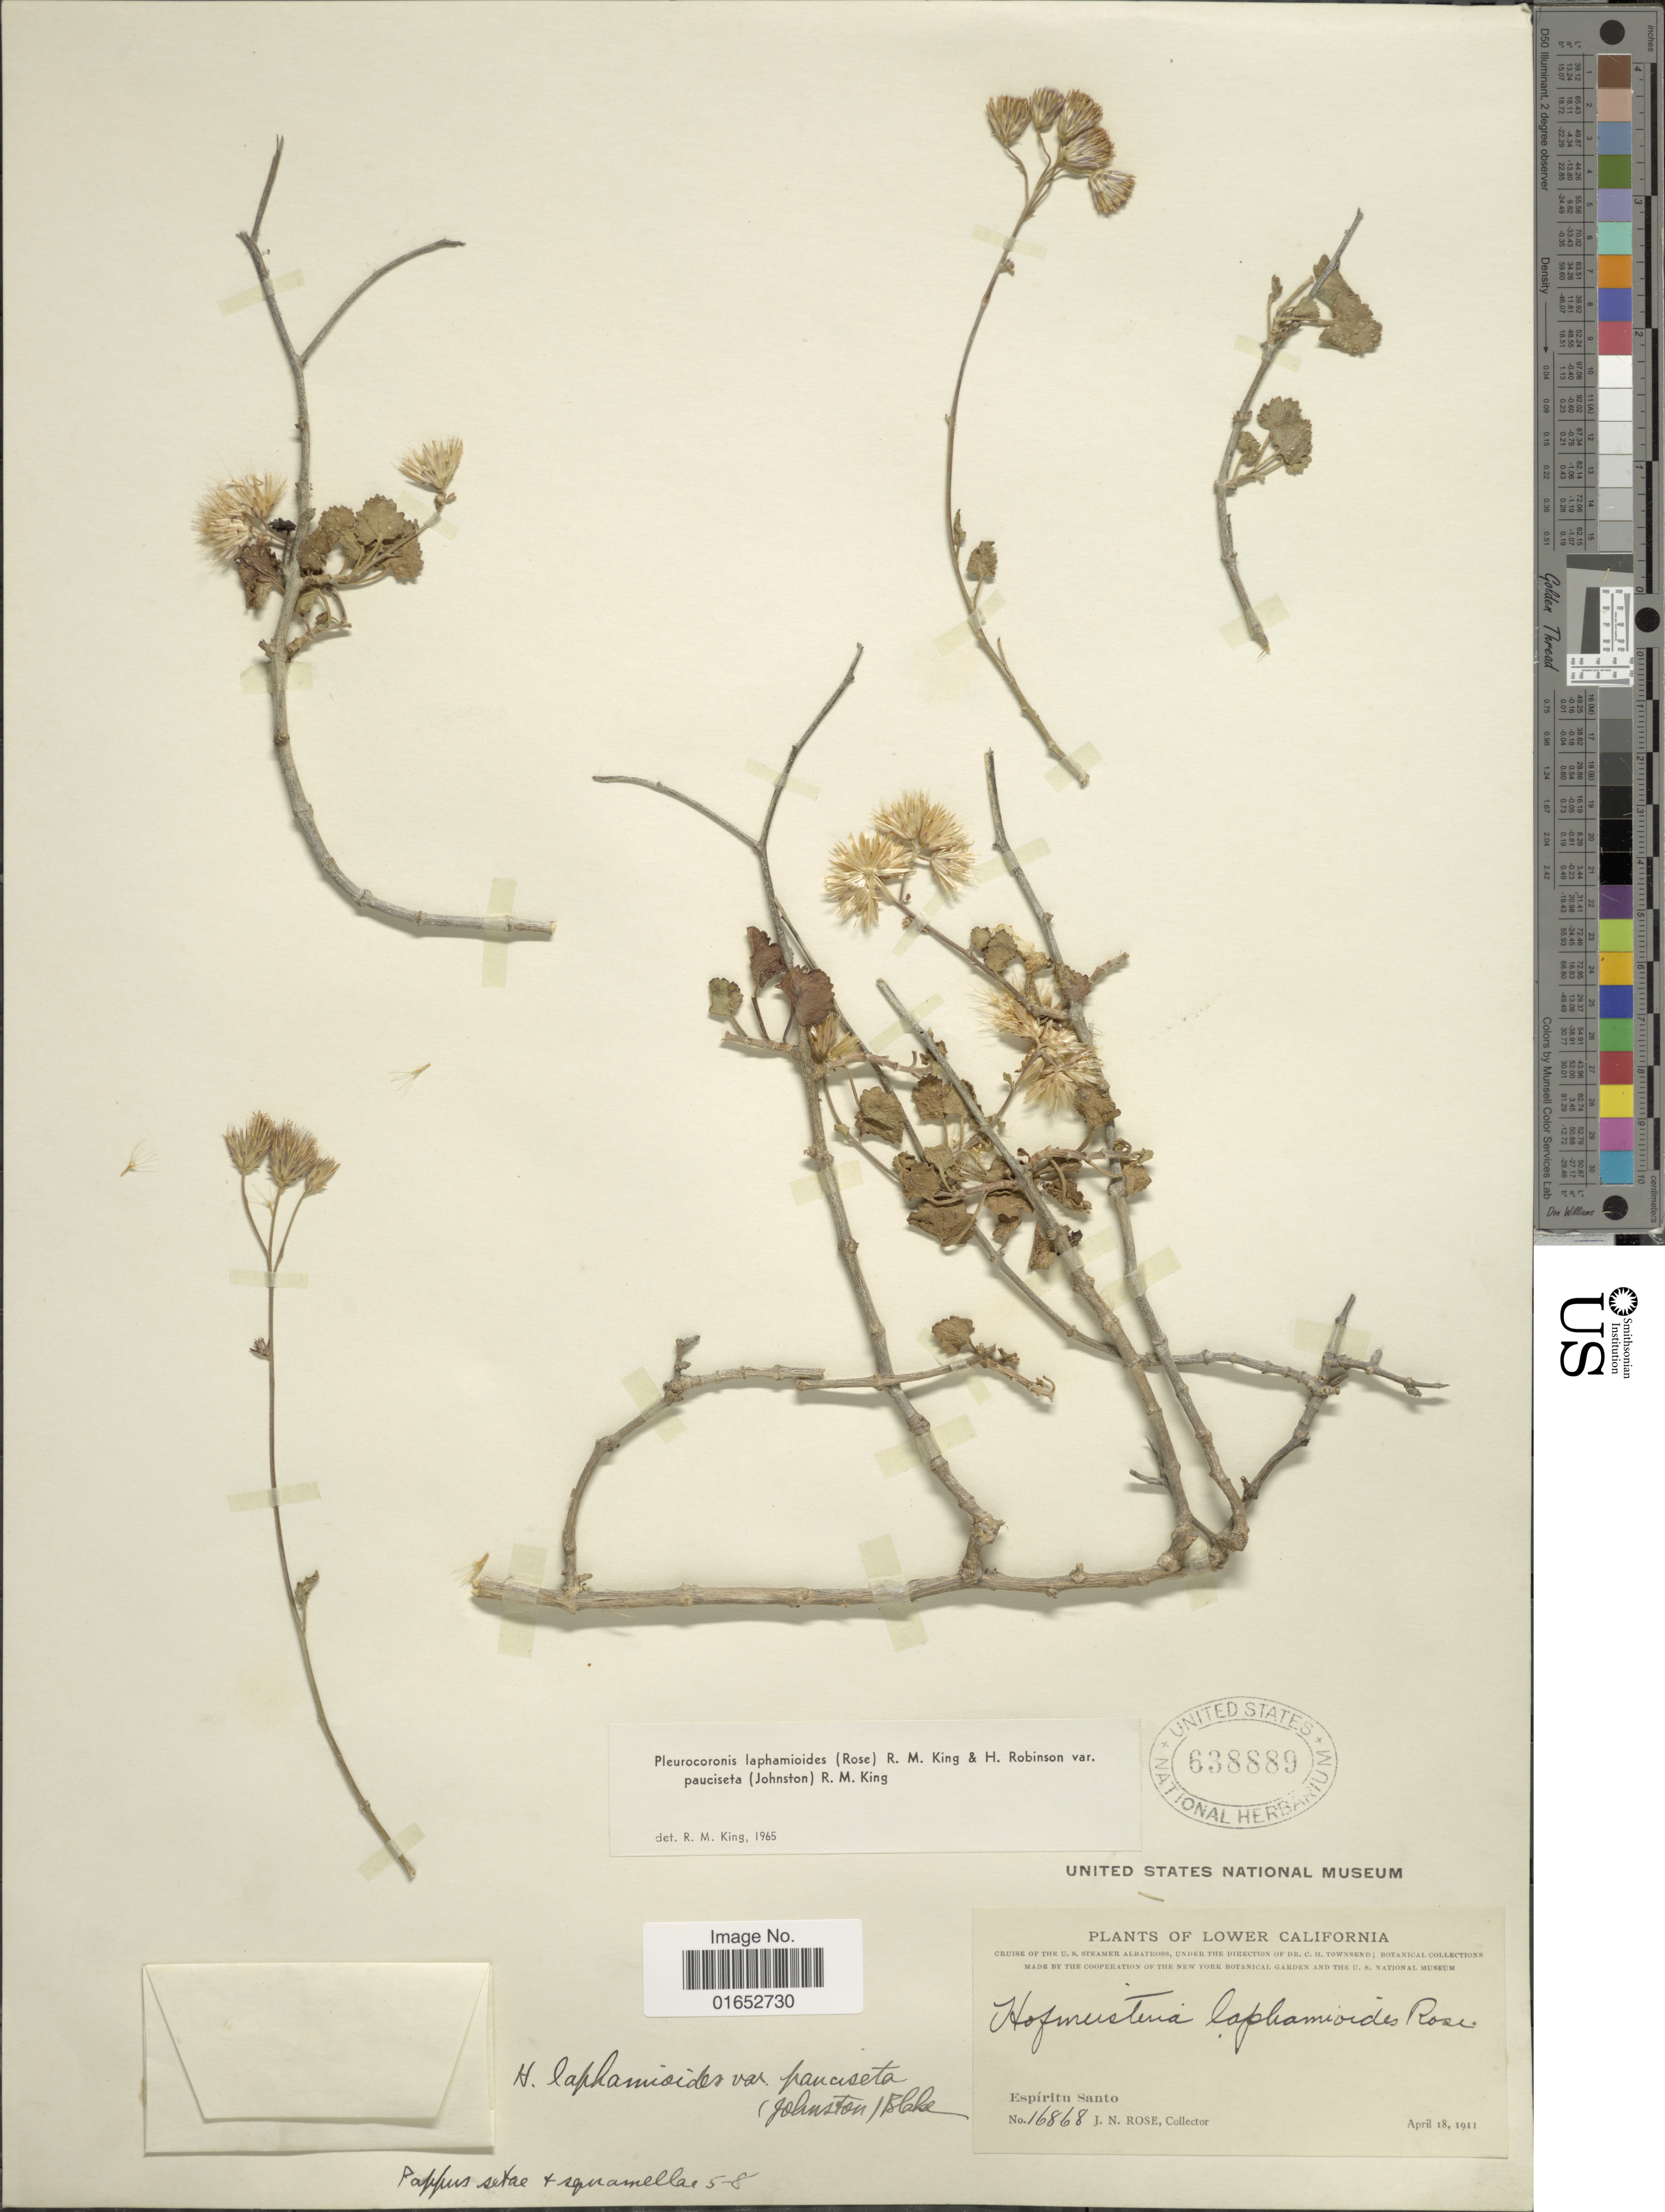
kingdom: Plantae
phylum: Tracheophyta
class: Magnoliopsida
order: Asterales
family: Asteraceae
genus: Pleurocoronis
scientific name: Pleurocoronis laphamioides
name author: (Rose) R.M. King & H. Rob.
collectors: J. N. Rose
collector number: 16868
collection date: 1911-04-18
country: Mexico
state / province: Baja California Sur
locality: Lower California, Espíritu Santo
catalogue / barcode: US 638889